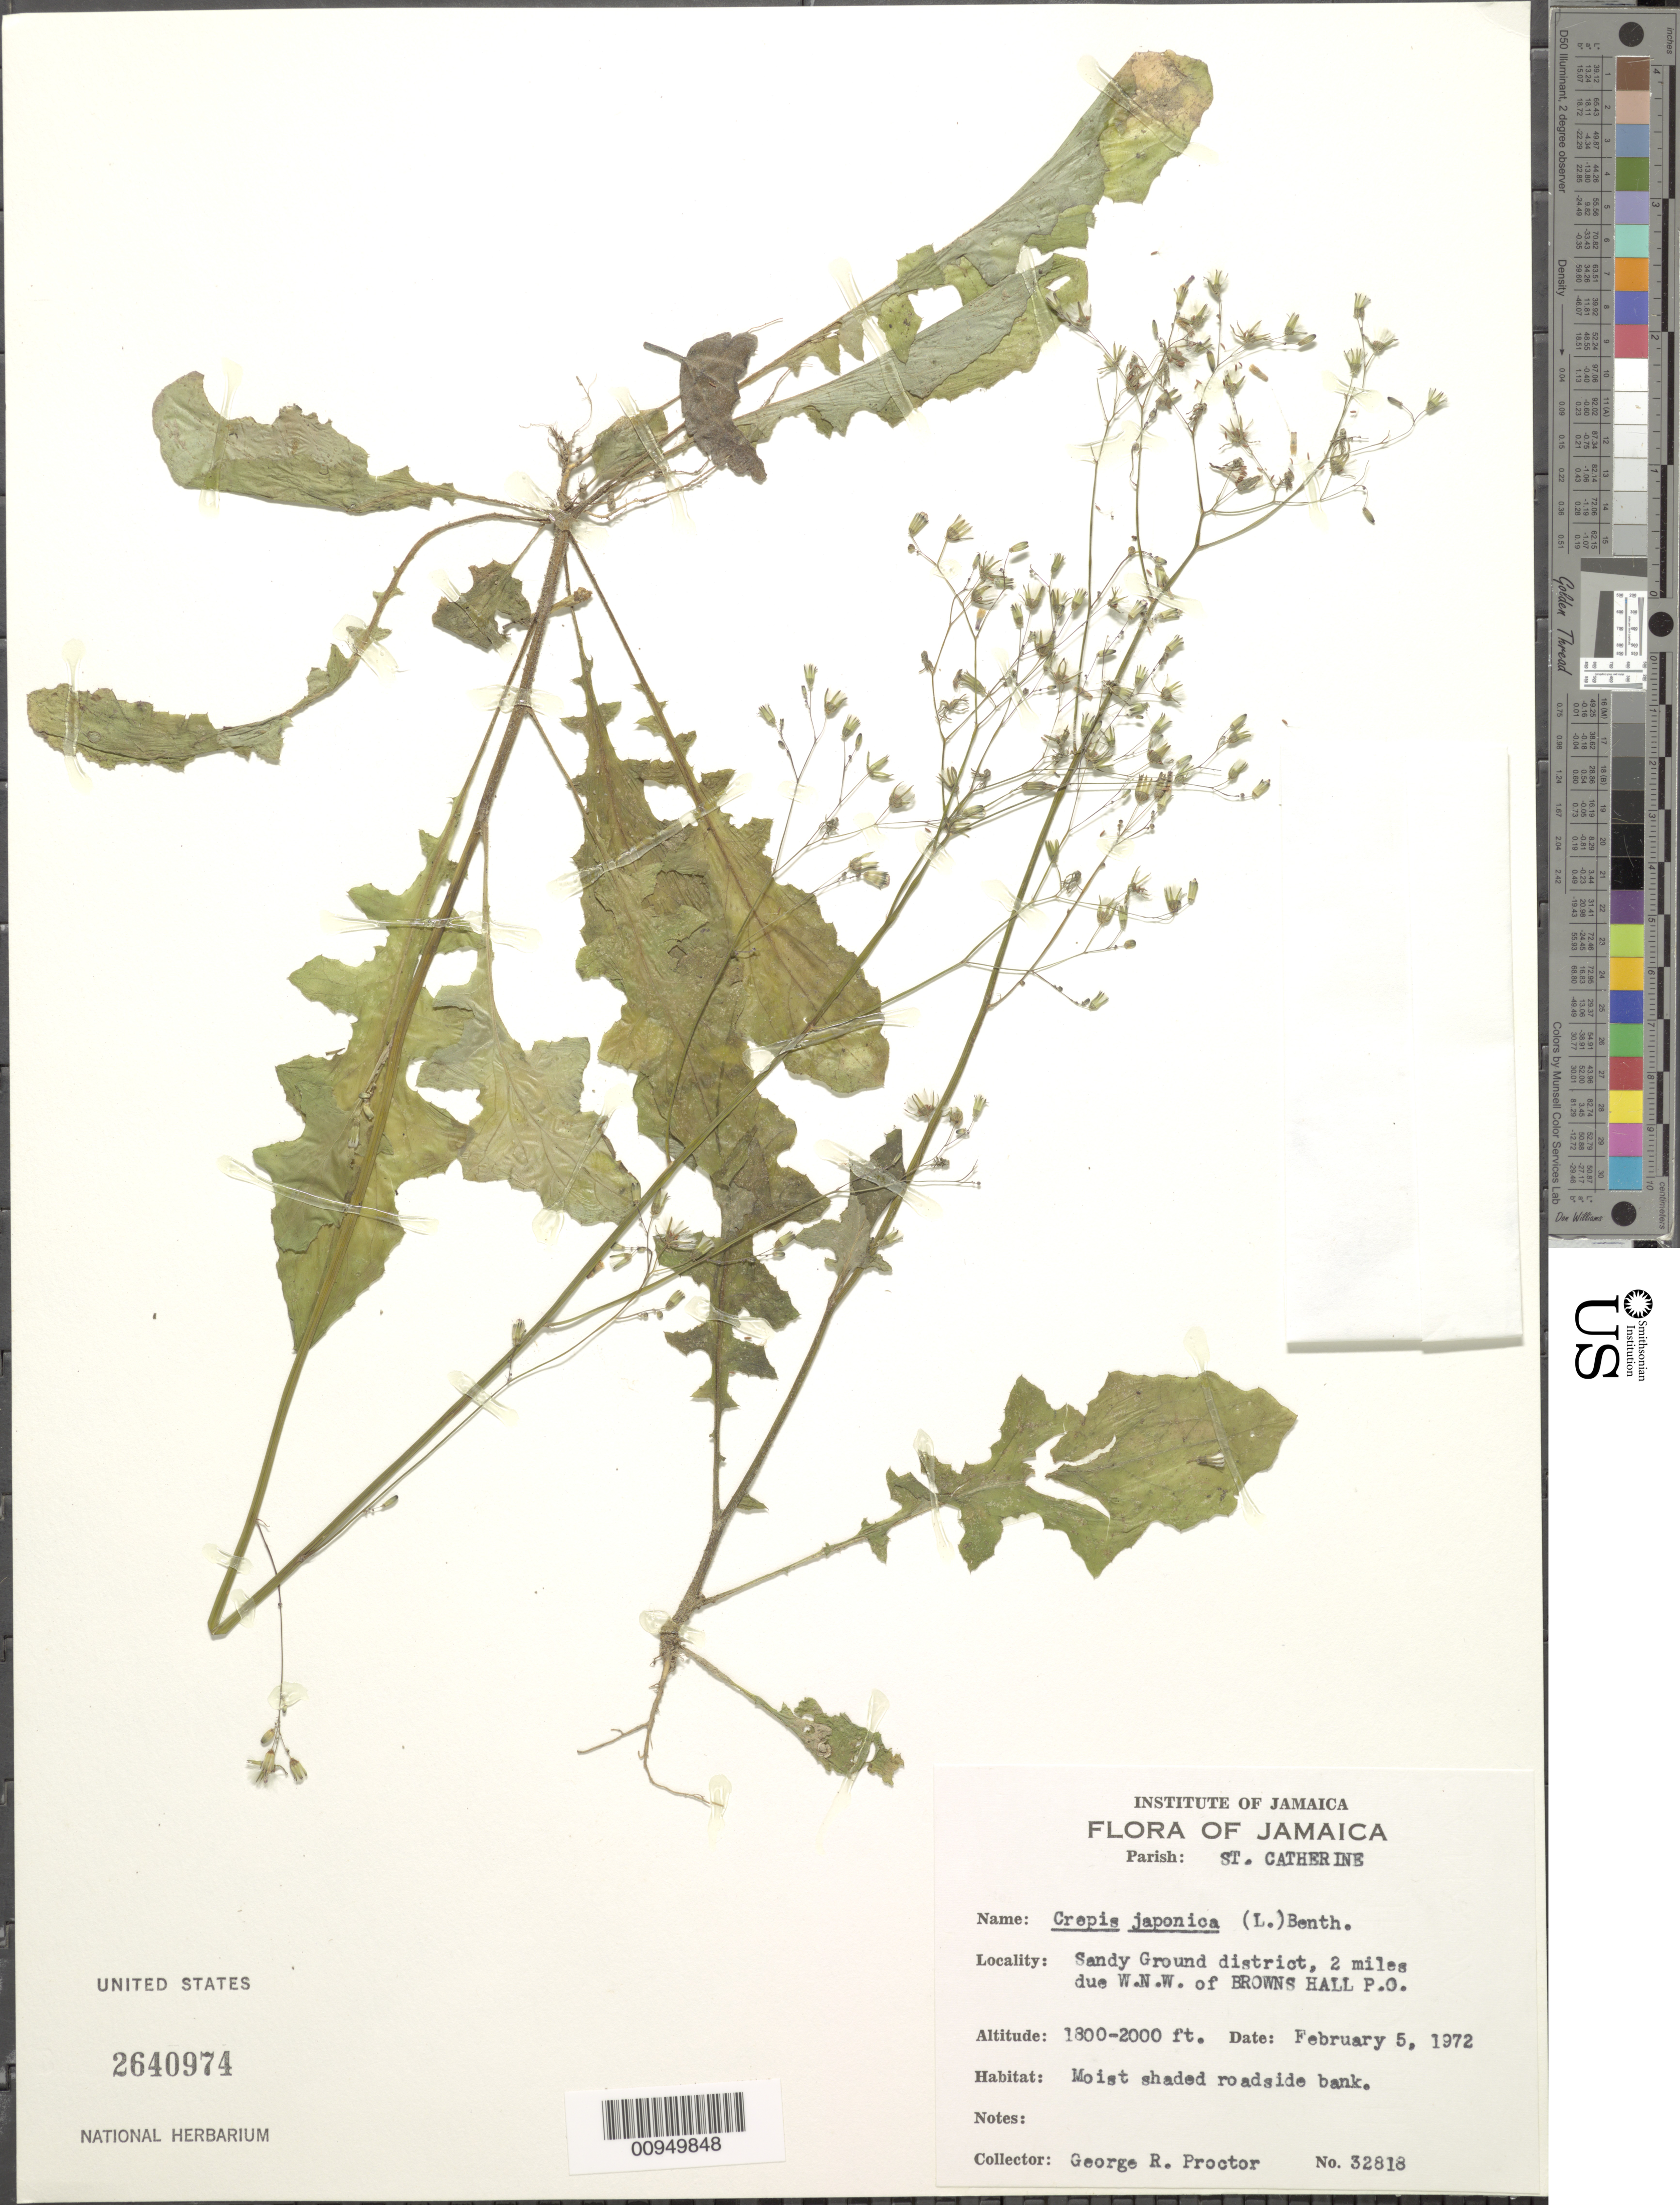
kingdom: Plantae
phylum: Tracheophyta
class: Magnoliopsida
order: Asterales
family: Asteraceae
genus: Youngia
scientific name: Youngia japonica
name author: (L.) DC.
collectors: G. R. Proctor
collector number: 32818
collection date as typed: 05 Feb 1972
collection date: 1972-02-05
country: Jamaica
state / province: Saint Catherine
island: Jamaica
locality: Sandy Ground District, 2 miles due WNW of Browns Hall P.O.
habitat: Moist shaded roadside bank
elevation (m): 549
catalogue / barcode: US 2640974